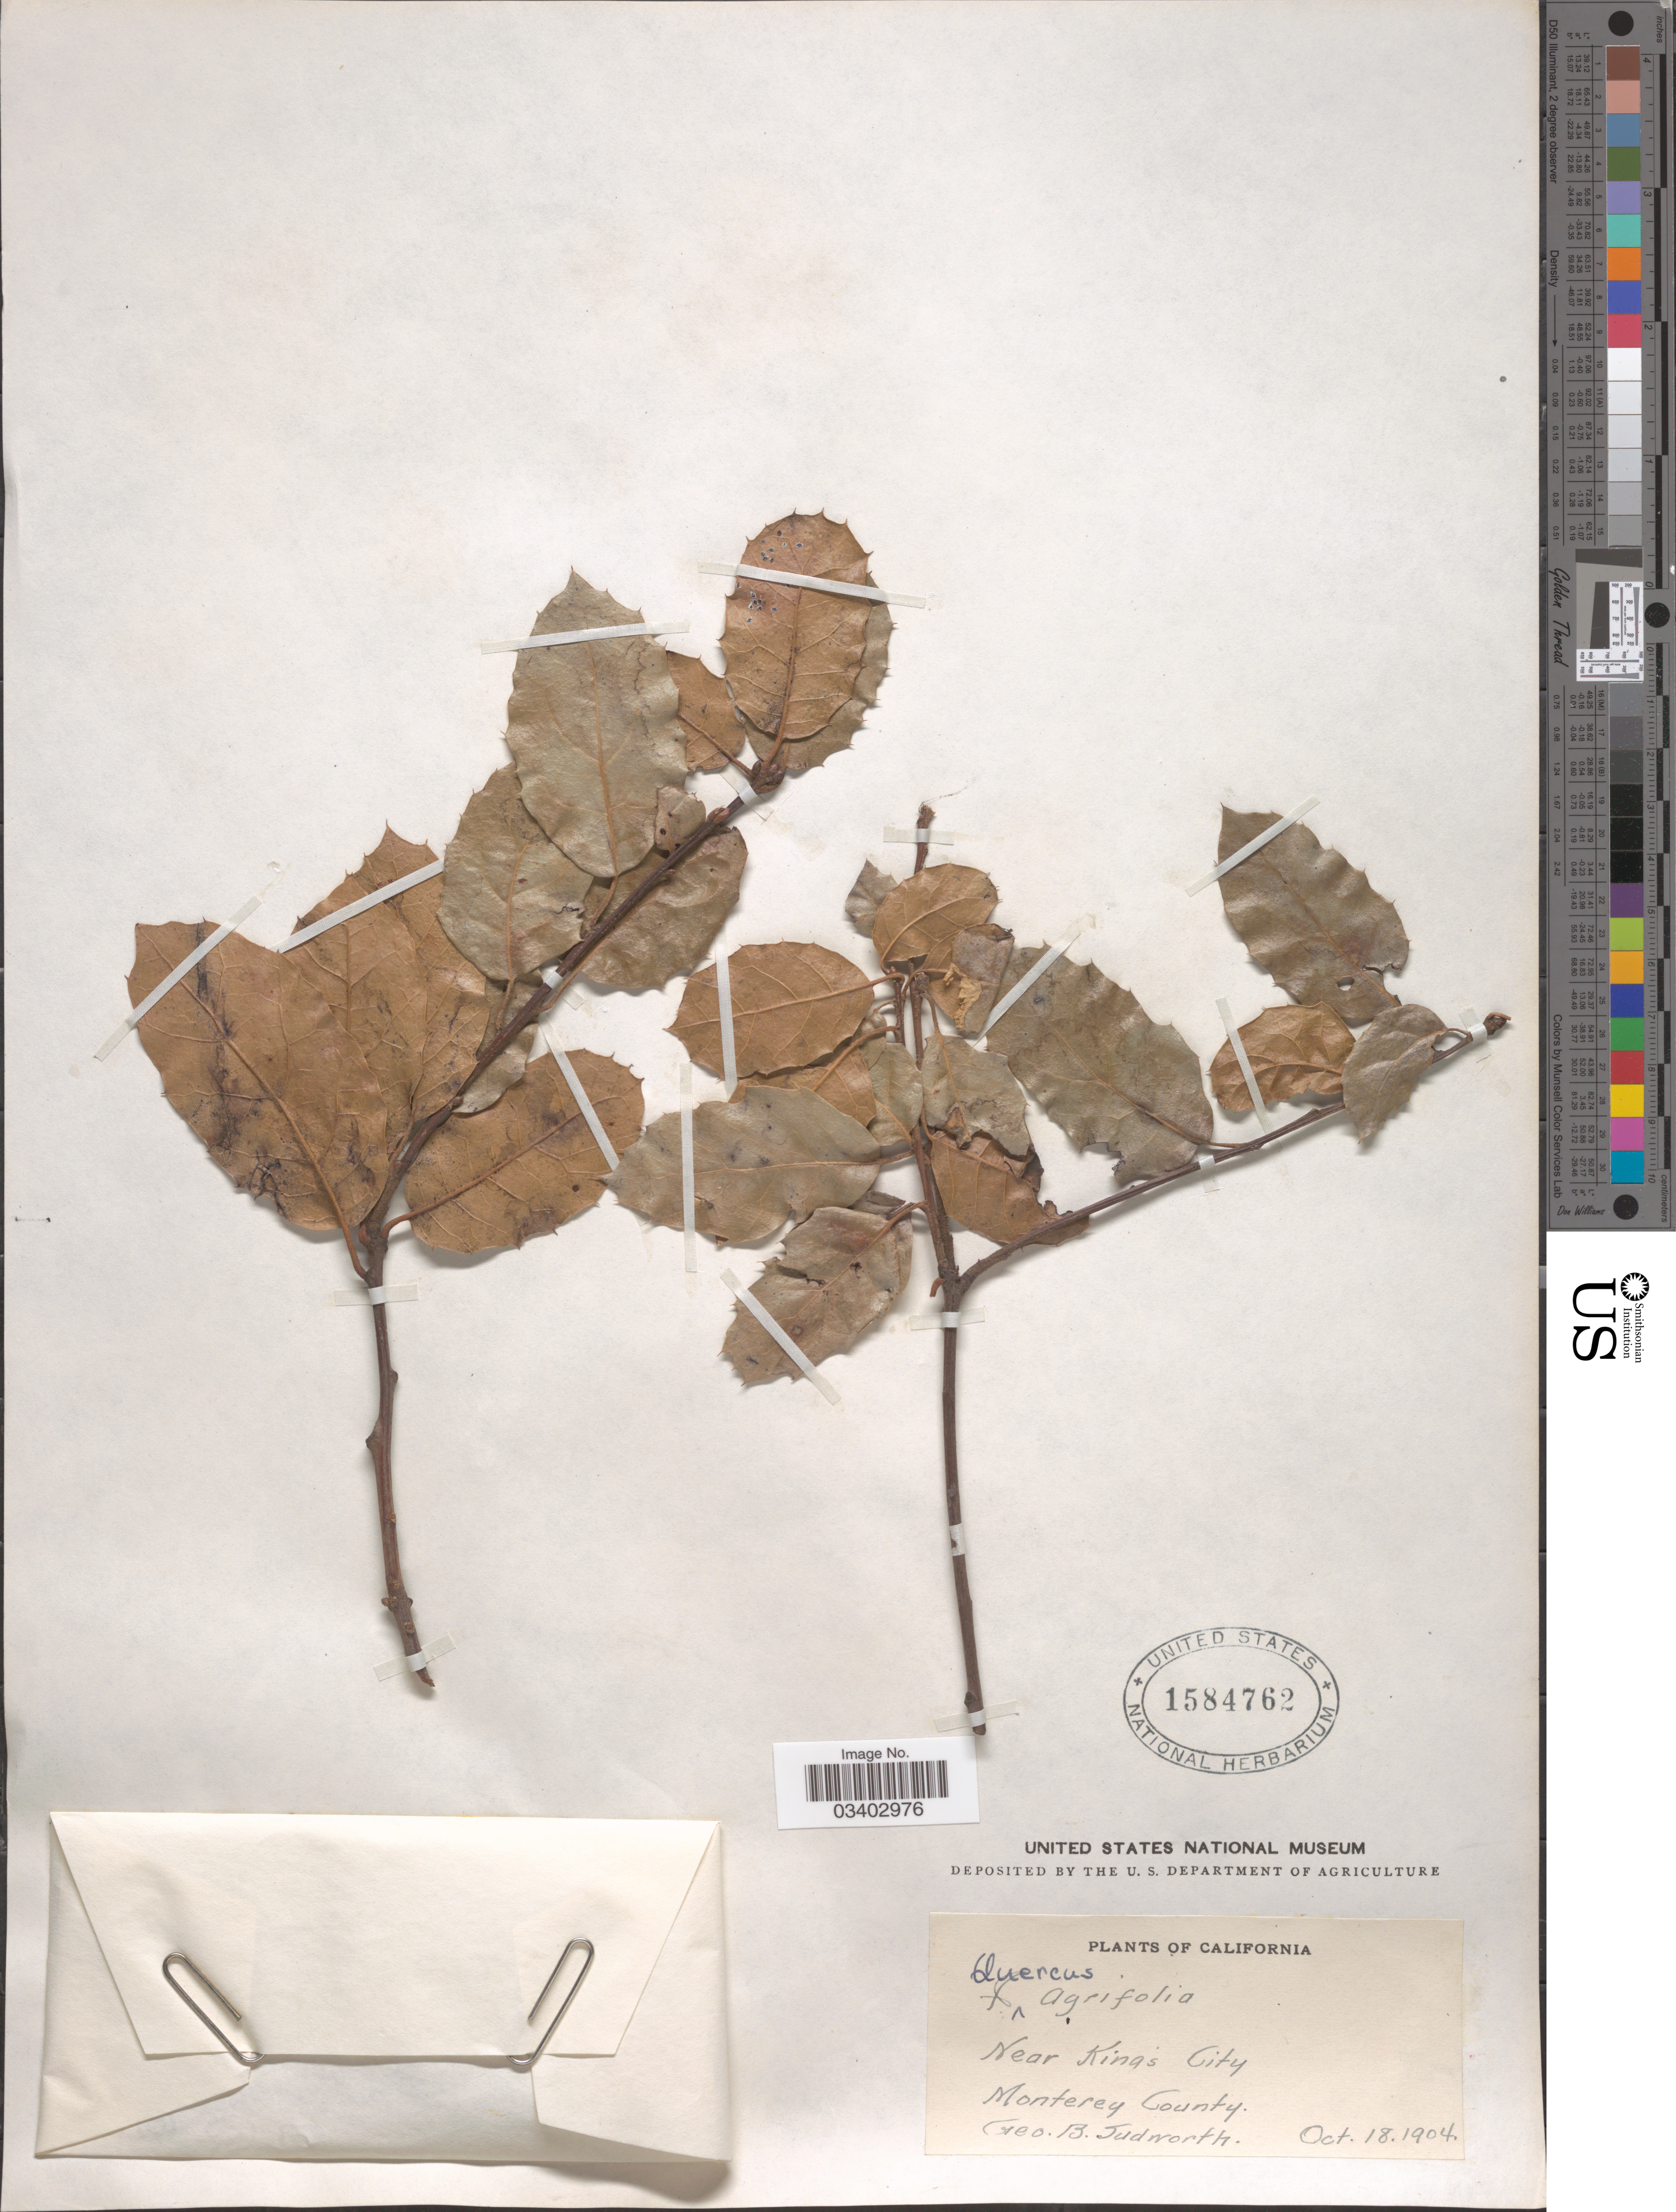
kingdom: Plantae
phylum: Tracheophyta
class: Magnoliopsida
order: Fagales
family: Fagaceae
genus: Quercus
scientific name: Quercus agrifolia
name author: Née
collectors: G. B. Sudworth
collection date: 1904-10-18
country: United States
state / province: California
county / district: Monterey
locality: Near King's City, Monterey County.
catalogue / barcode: US 1584762